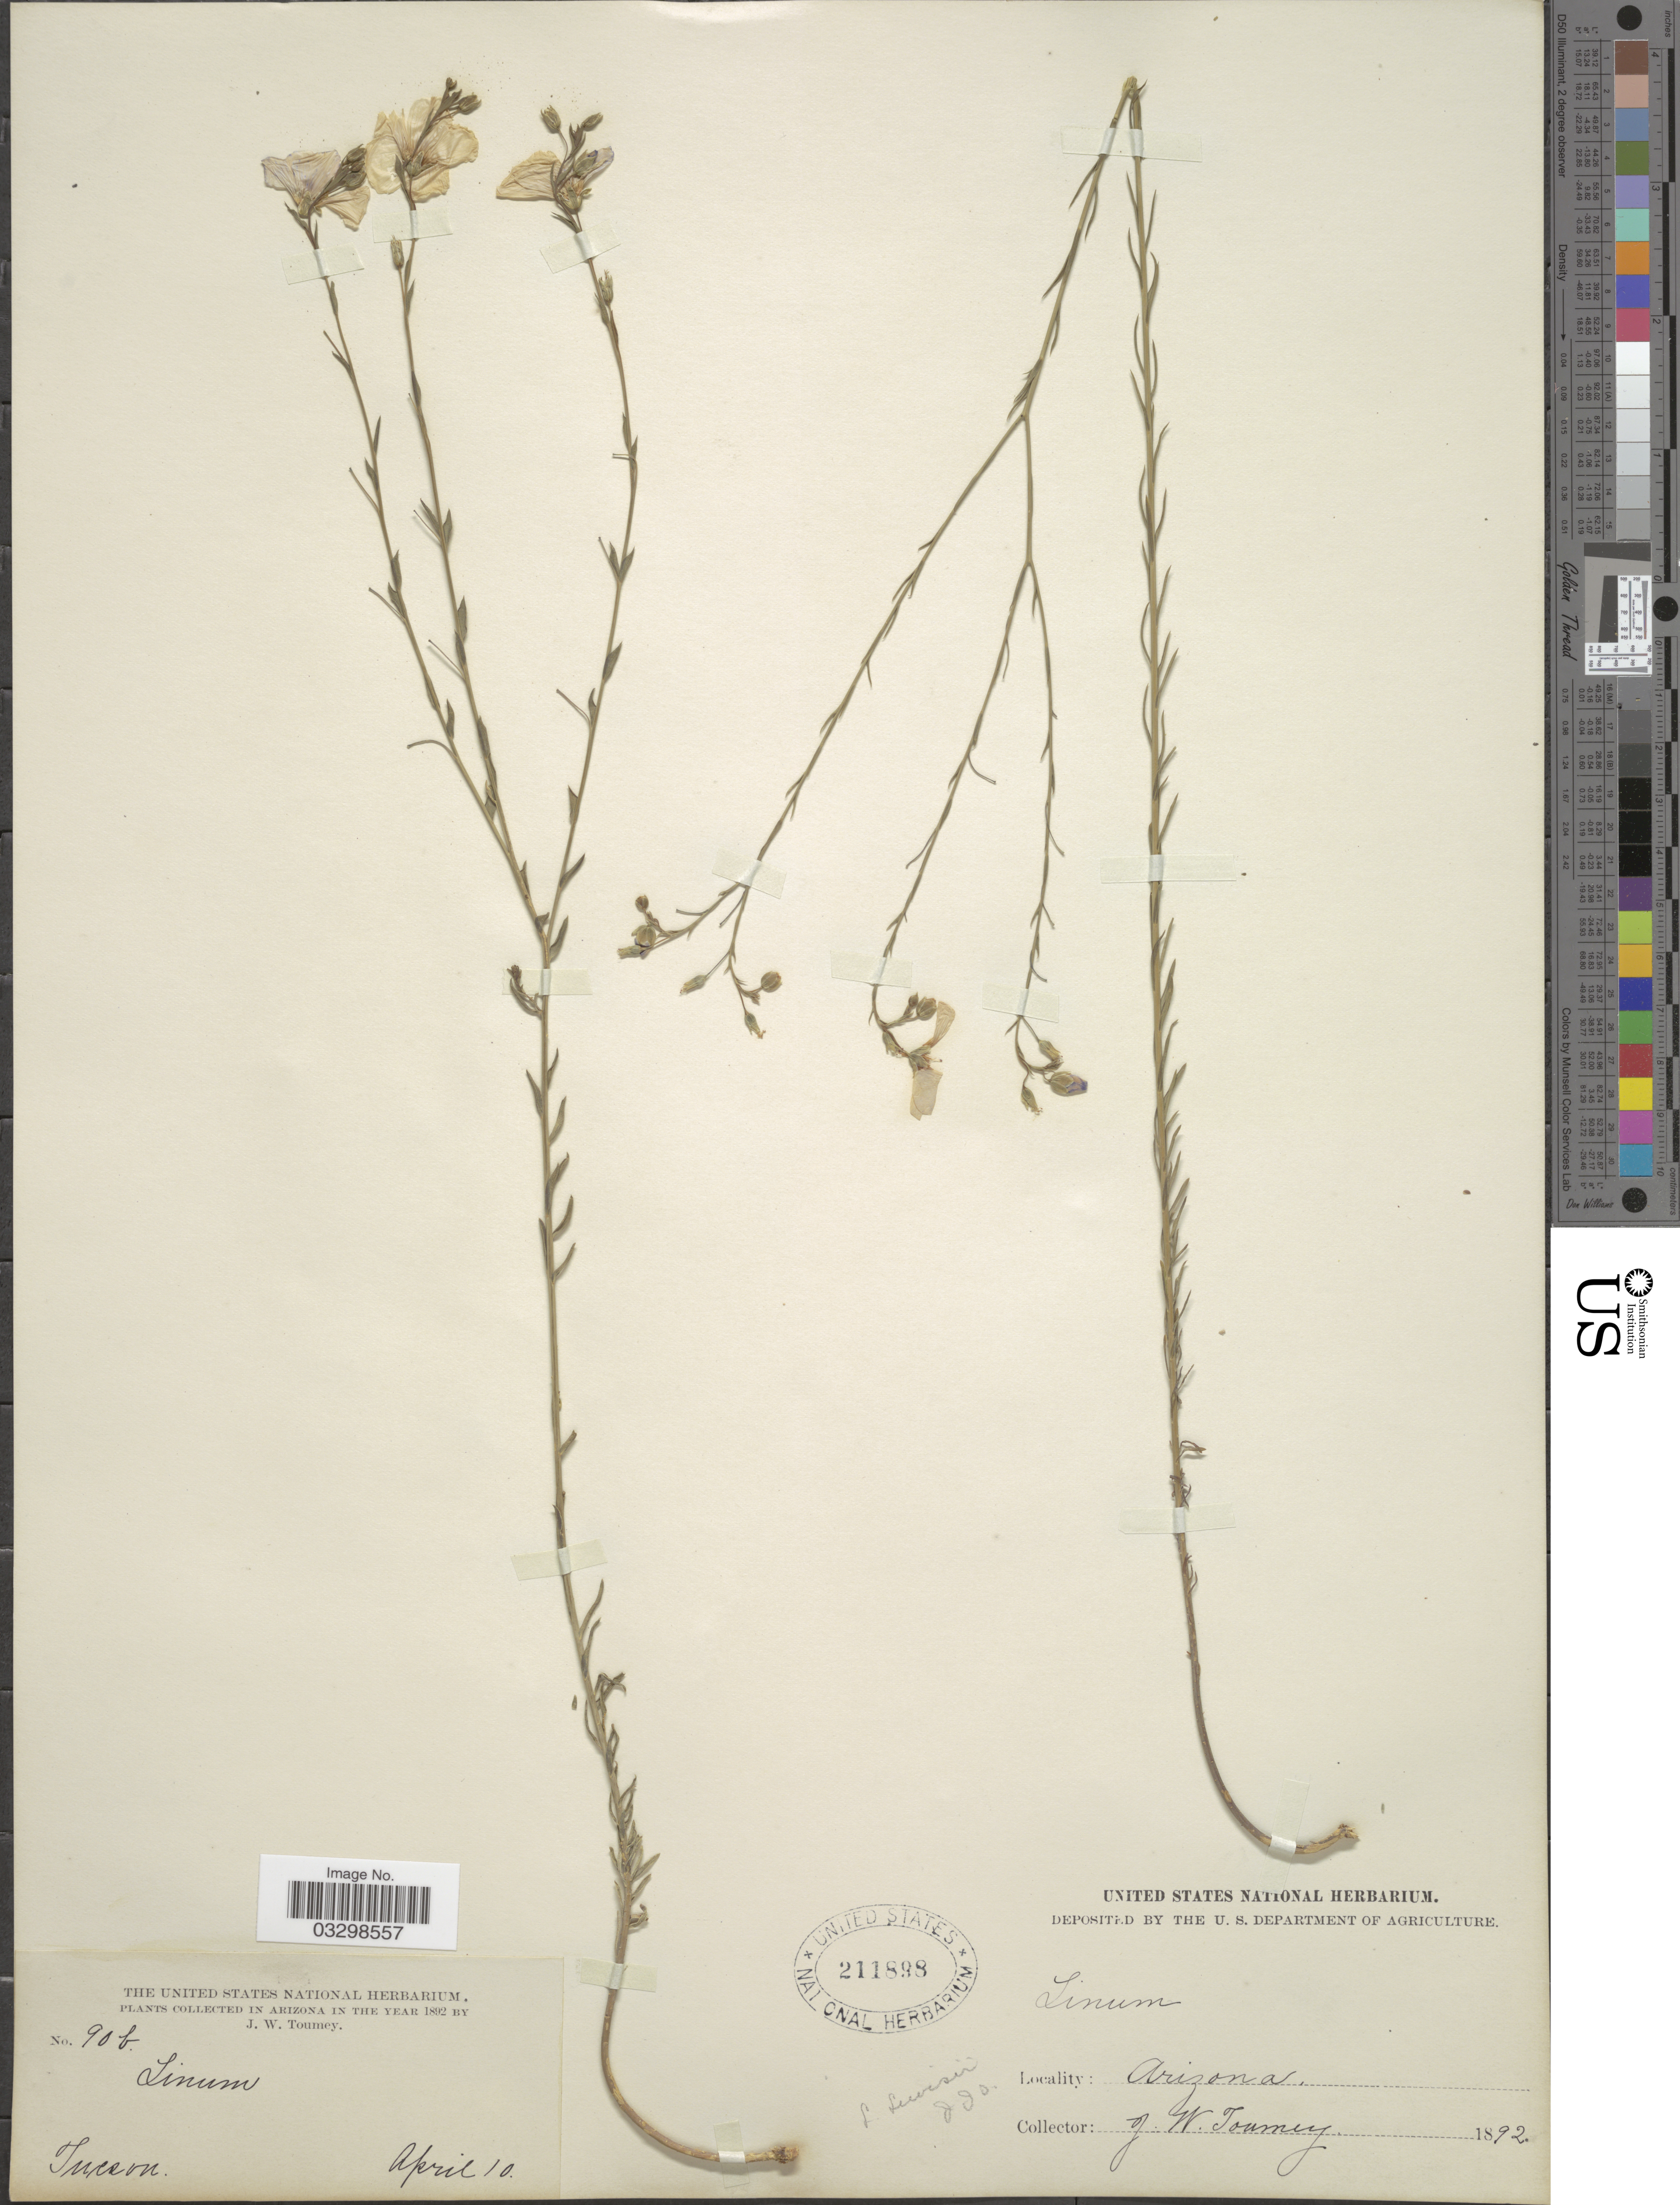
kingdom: Plantae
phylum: Tracheophyta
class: Magnoliopsida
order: Malpighiales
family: Linaceae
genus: Linum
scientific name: Linum lewisii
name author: Pursh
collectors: J. W. Toumey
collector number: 90b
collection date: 1892-04-10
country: United States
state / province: Arizona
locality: Tucson.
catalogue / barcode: US 211898